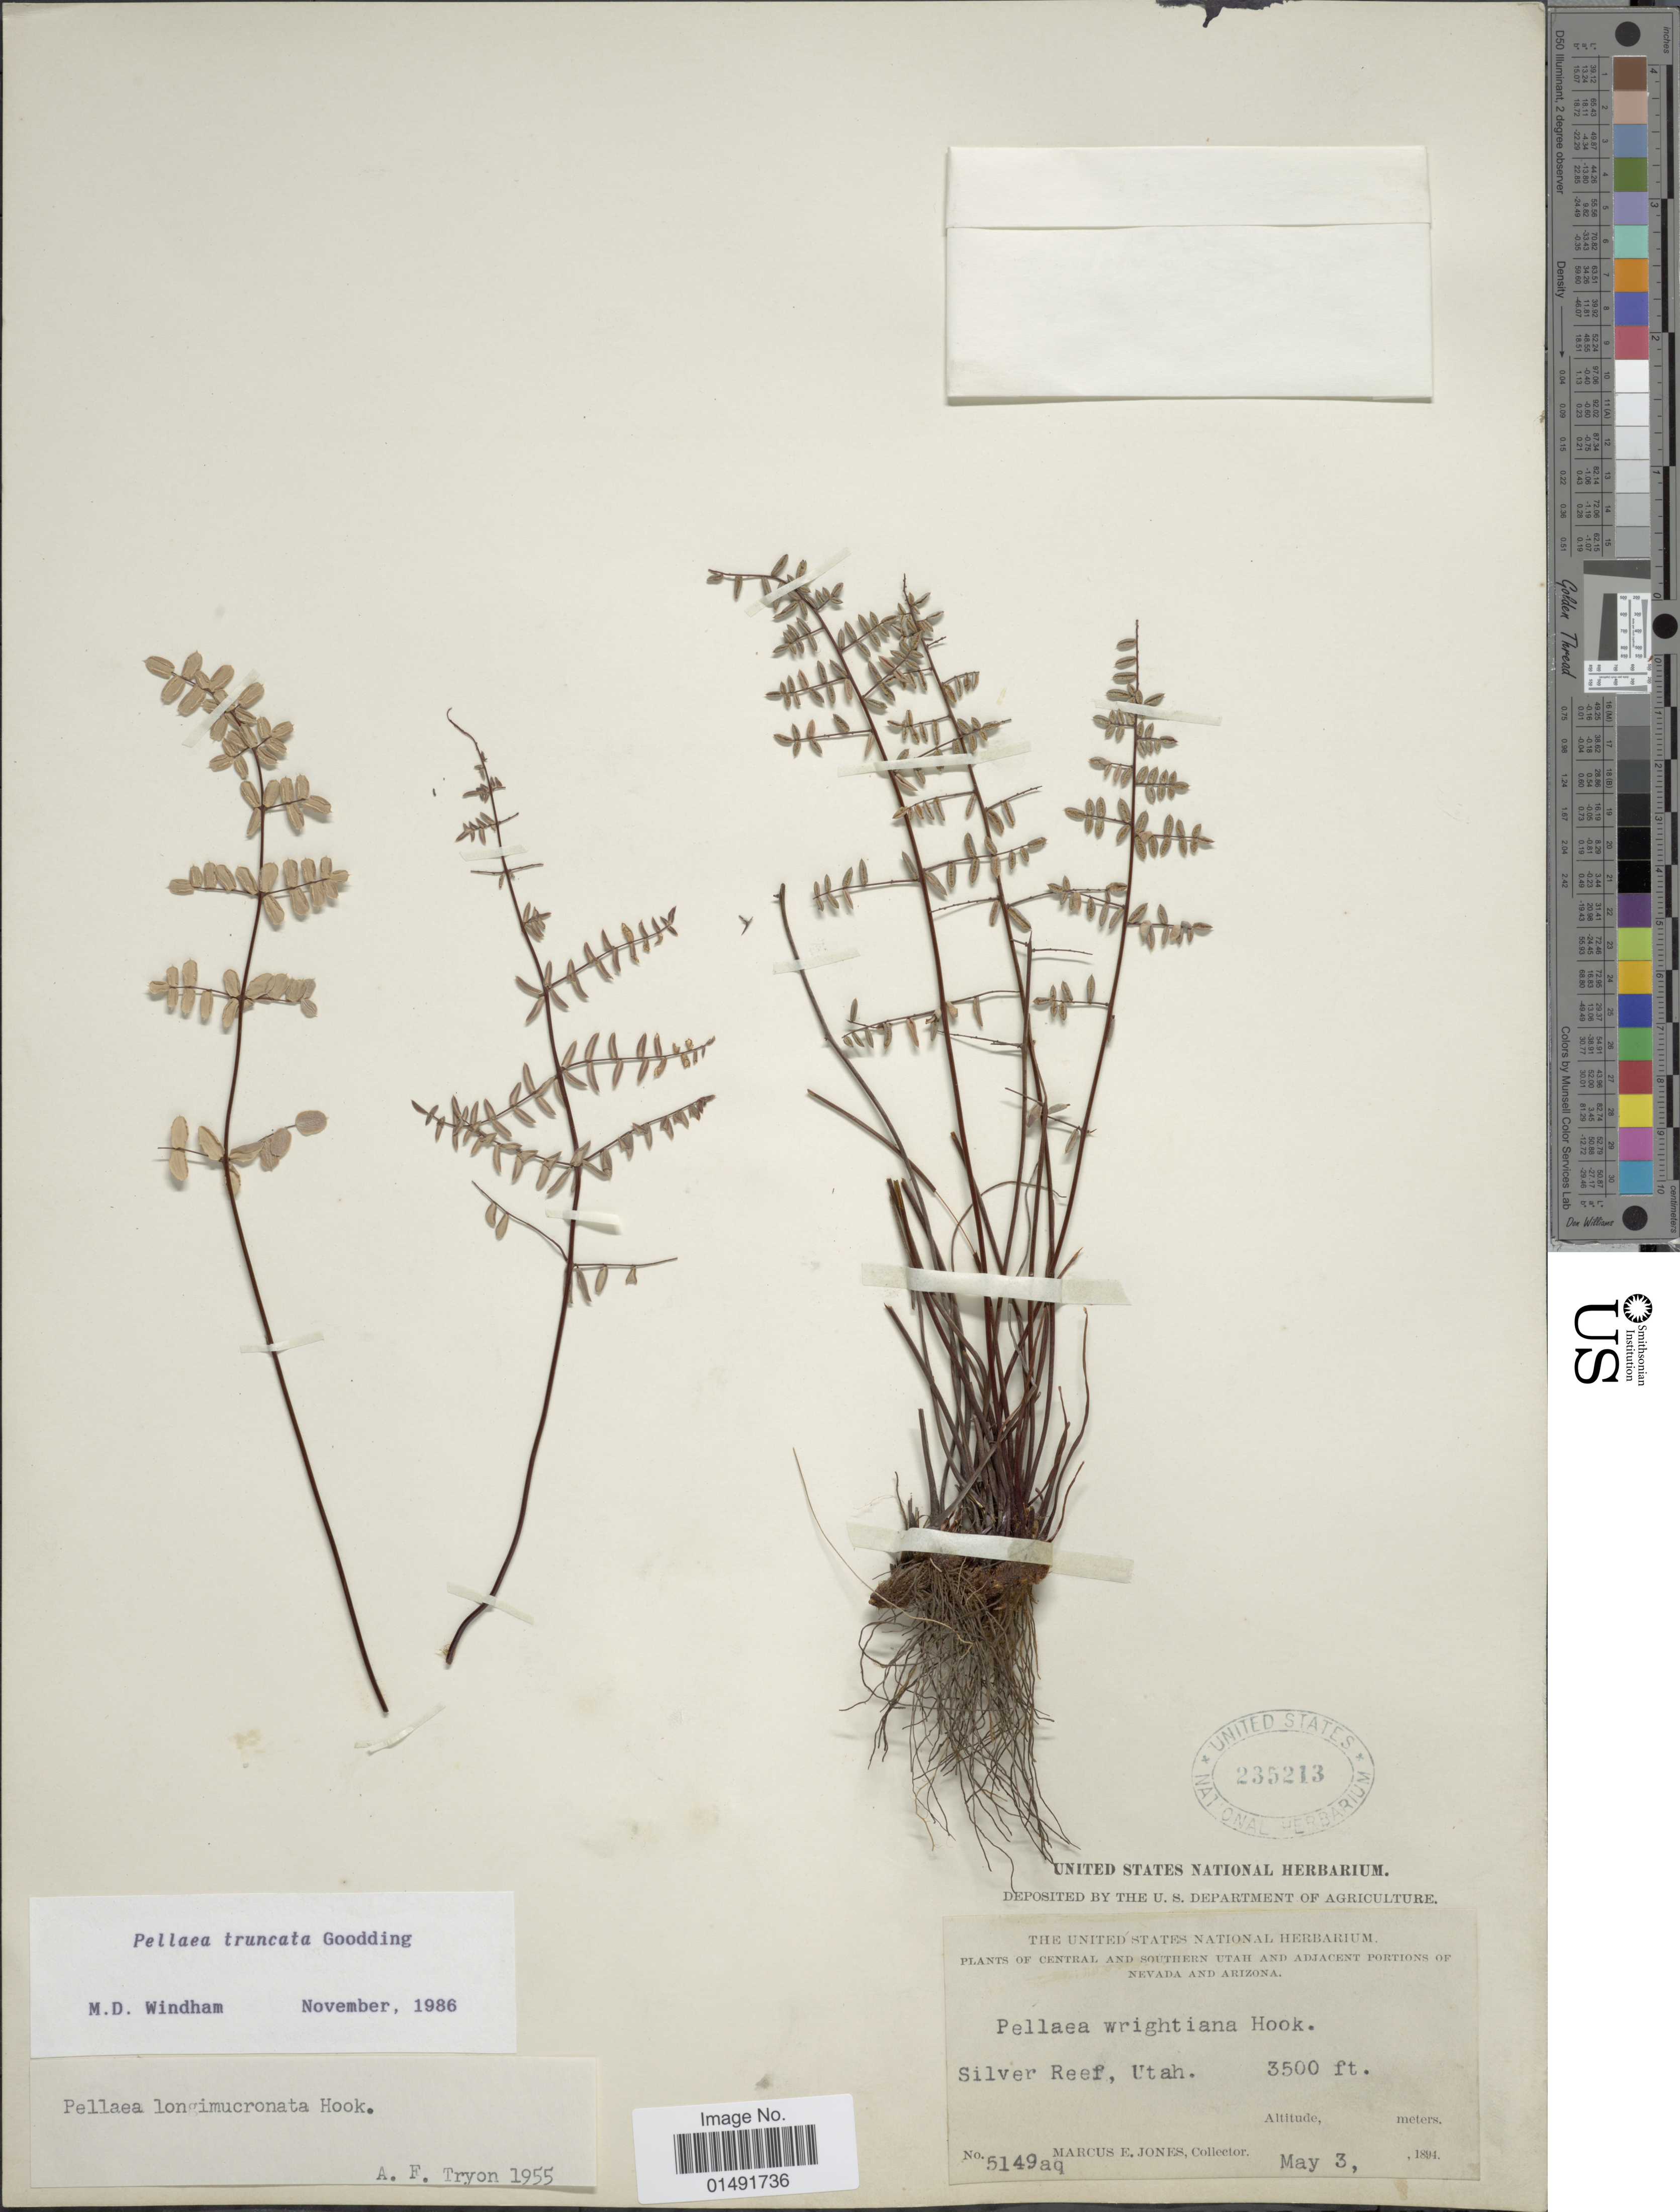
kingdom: Plantae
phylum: Tracheophyta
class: Polypodiopsida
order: Polypodiales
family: Pteridaceae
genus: Pellaea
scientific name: Pellaea truncata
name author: Goodd.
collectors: M. E. Jones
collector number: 5149aq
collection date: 1894-05-03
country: United States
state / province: Utah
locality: Central and southern Utah and adjacents portion of Nevada and Arizona, Silver Reef, Utah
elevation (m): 1067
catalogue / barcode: US 235213